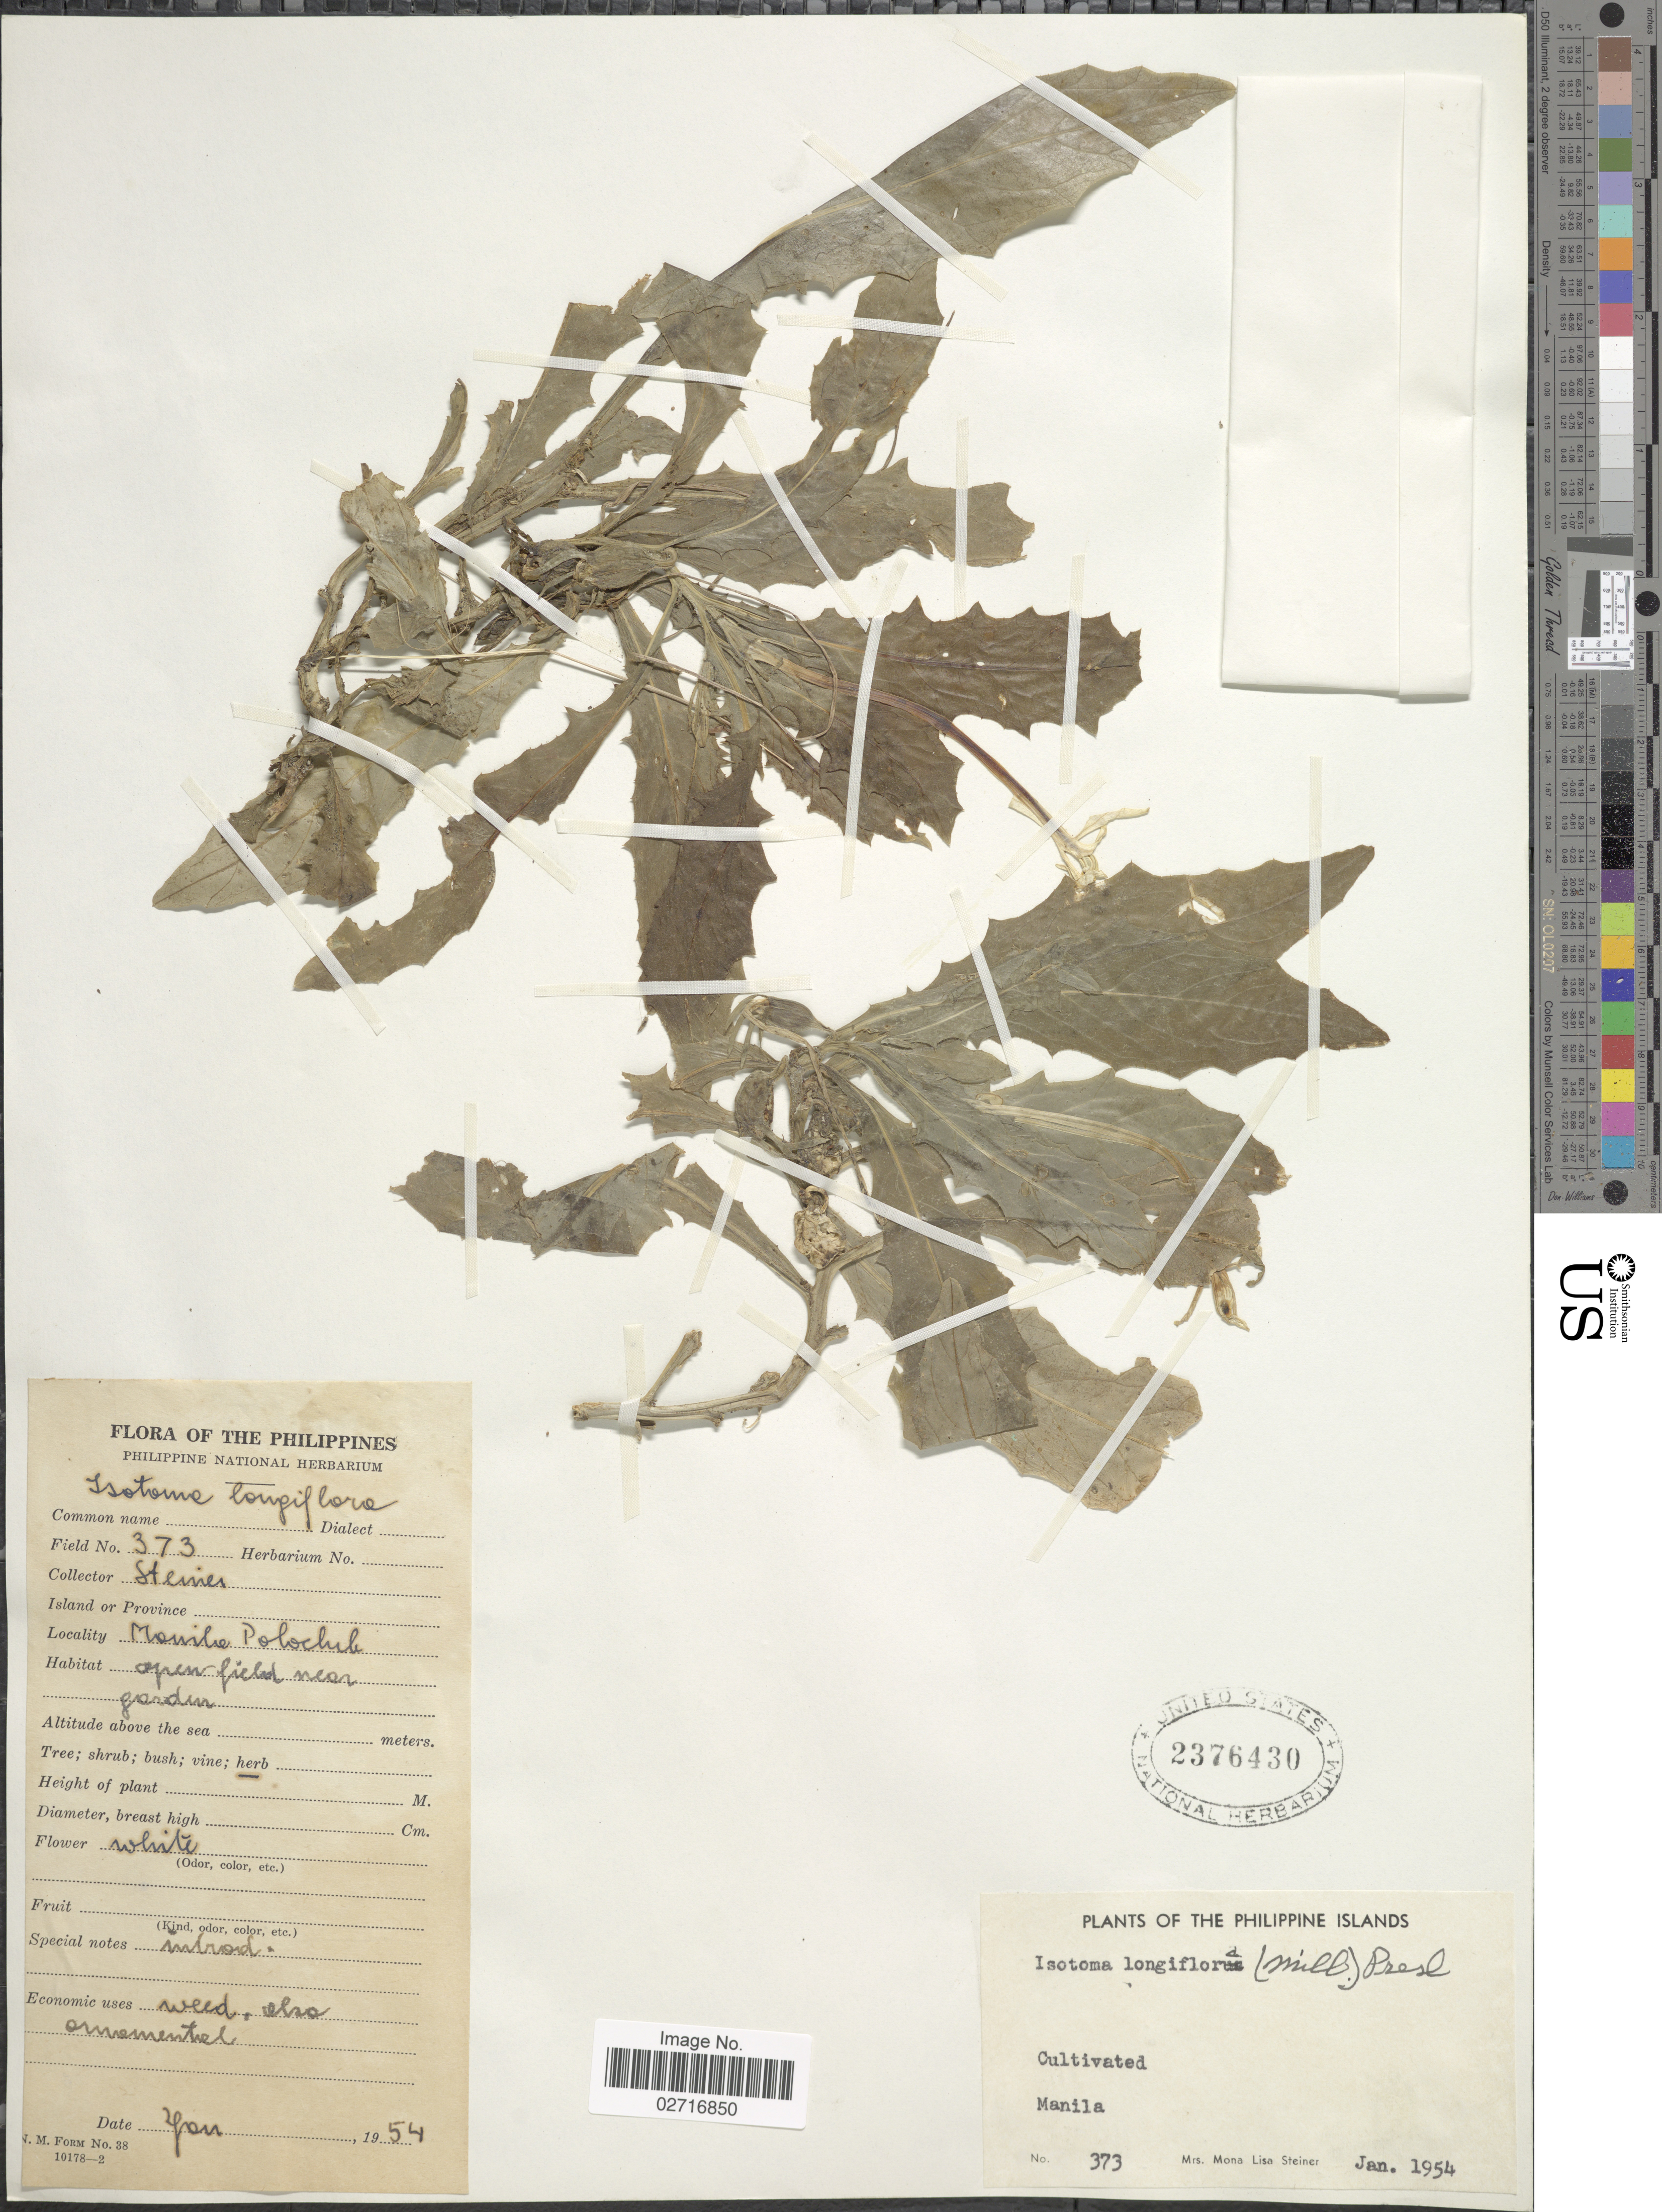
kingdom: Plantae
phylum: Tracheophyta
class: Magnoliopsida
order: Asterales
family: Campanulaceae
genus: Hippobroma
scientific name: Hippobroma longiflora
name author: (L.) G. Don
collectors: M. Steiner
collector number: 373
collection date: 1954-01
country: Philippines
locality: The Philippine Islands, Manila, Manila Poloclub, open field near garden.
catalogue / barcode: US 2376430